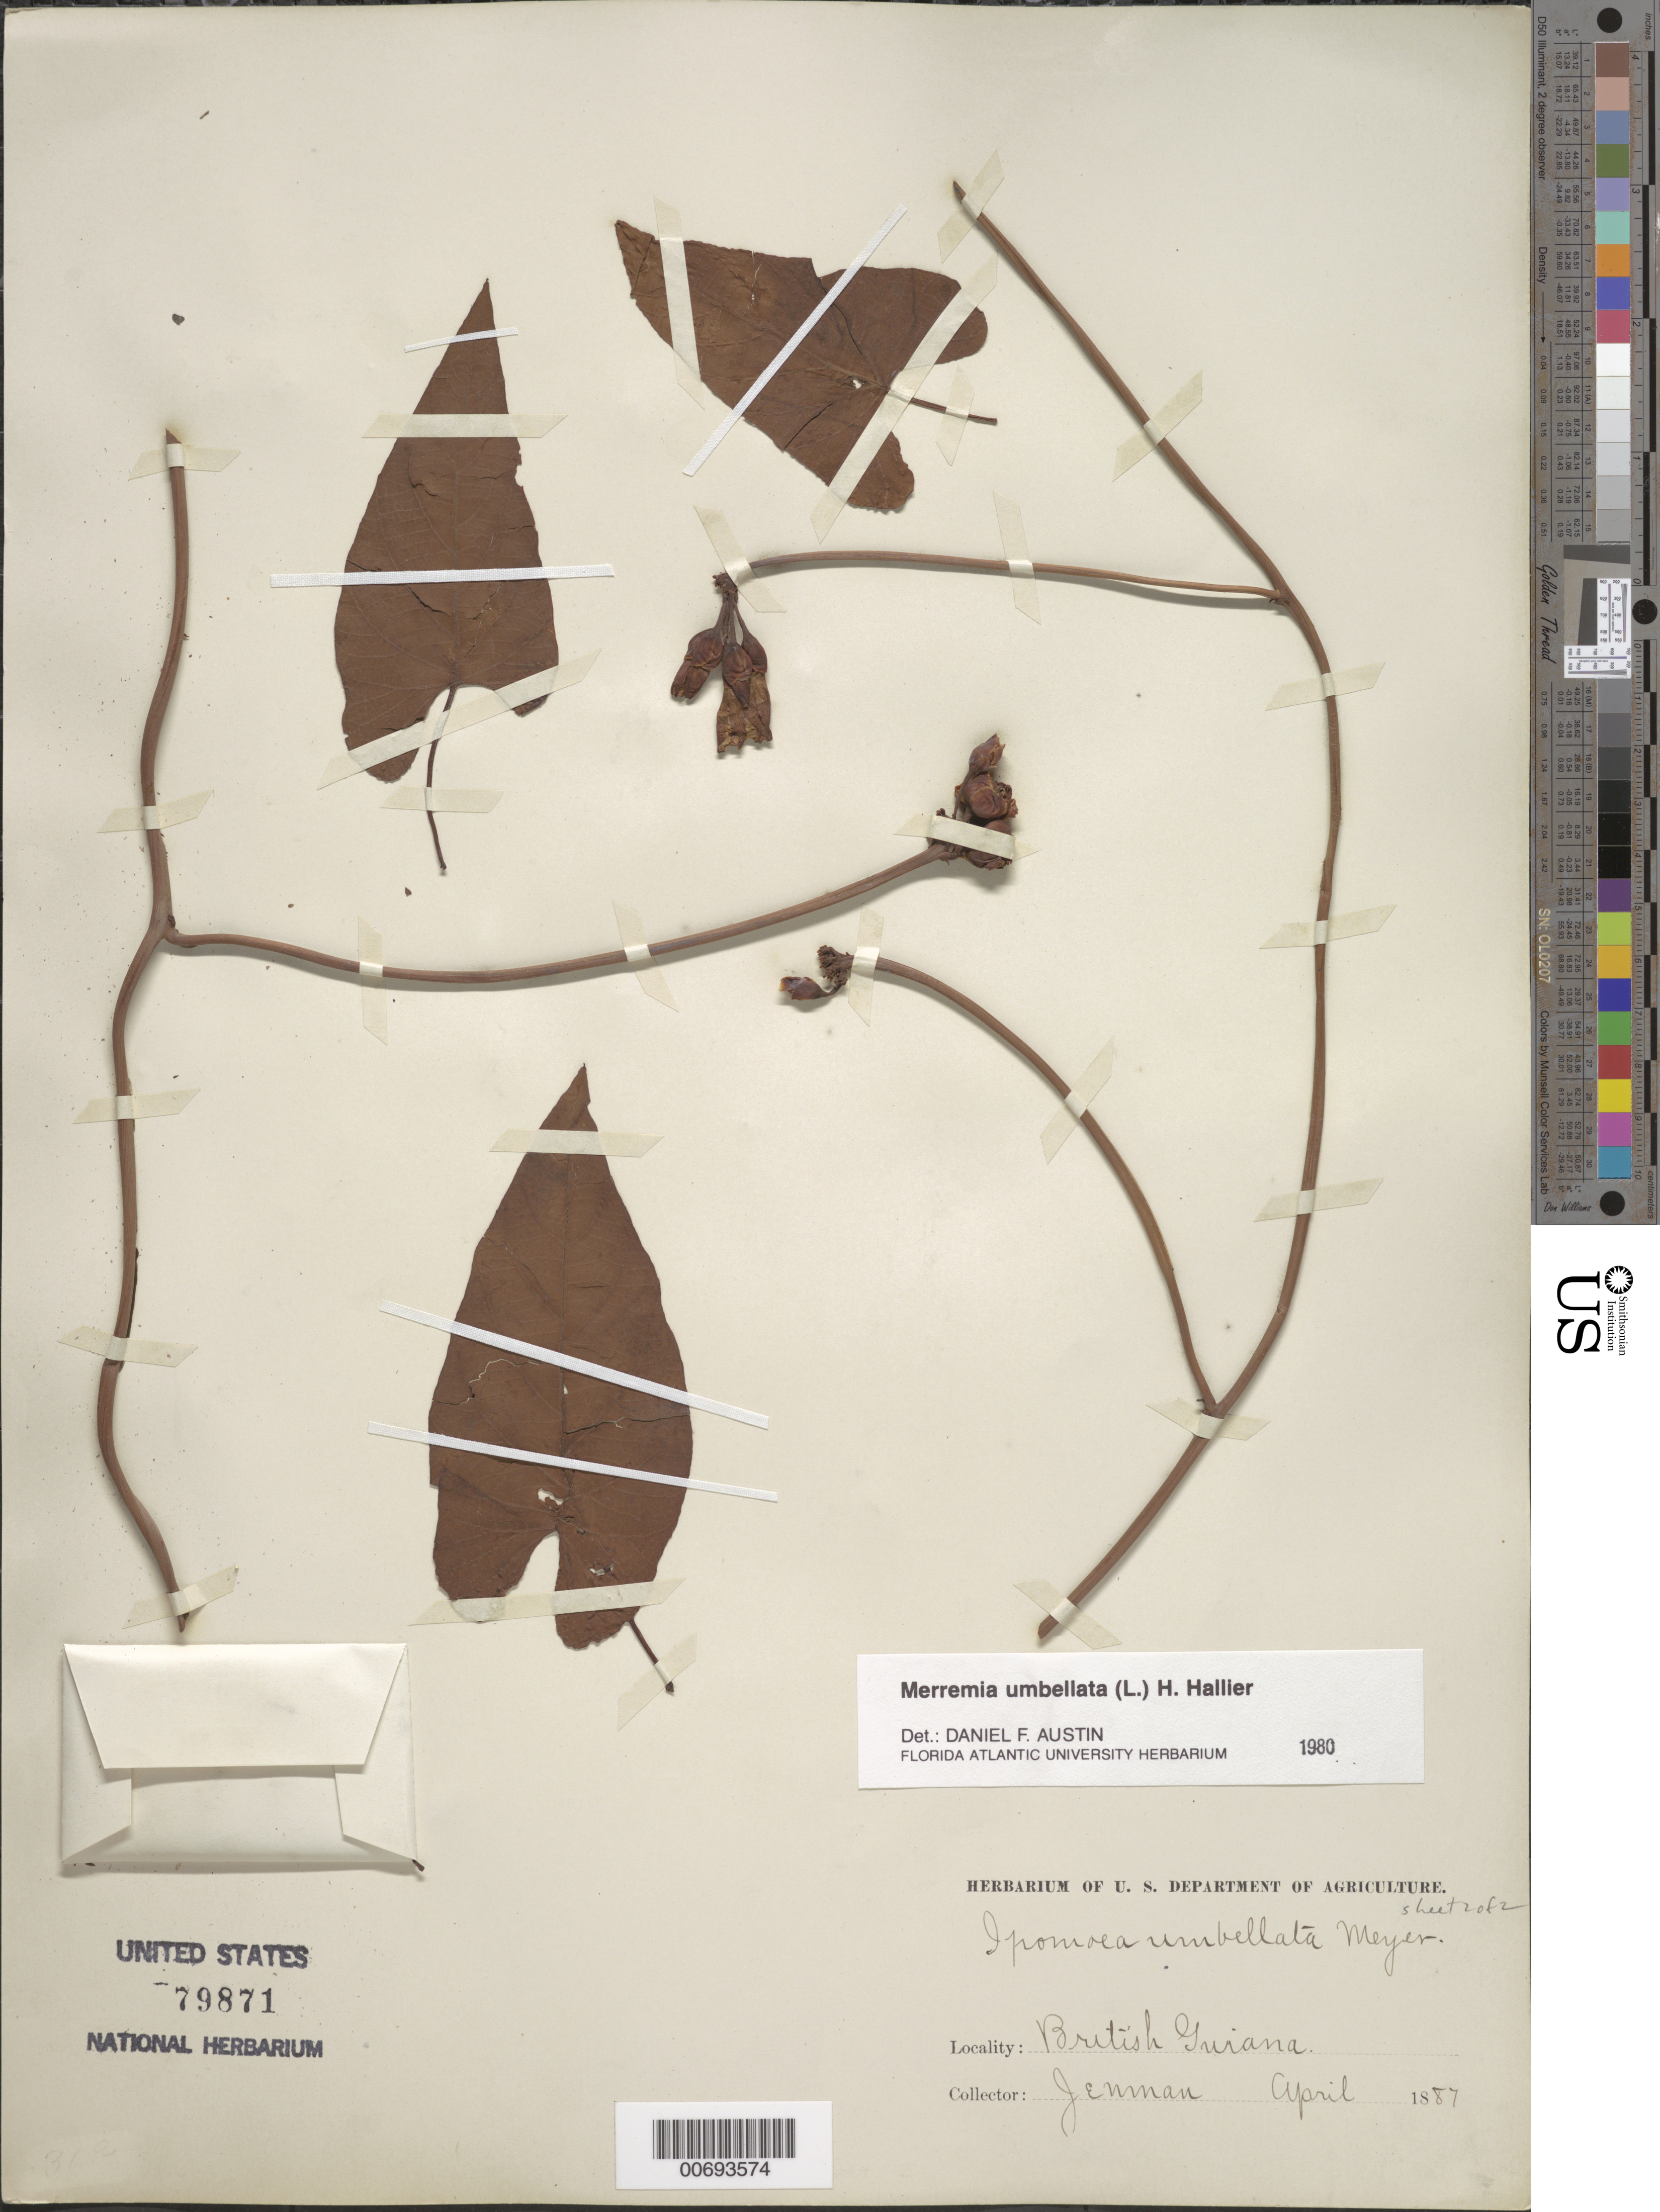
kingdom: Plantae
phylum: Tracheophyta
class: Magnoliopsida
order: Solanales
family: Convolvulaceae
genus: Camonea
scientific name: Camonea umbellata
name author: (L.) A. R. Simões & Staples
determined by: Strong, Mark T., (BOT), Smithsonian Institution - National Museum of Natural History (UNITED STATES)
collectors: -. Jenman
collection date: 1877-04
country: Guyana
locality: British Guiana.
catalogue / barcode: US 79871